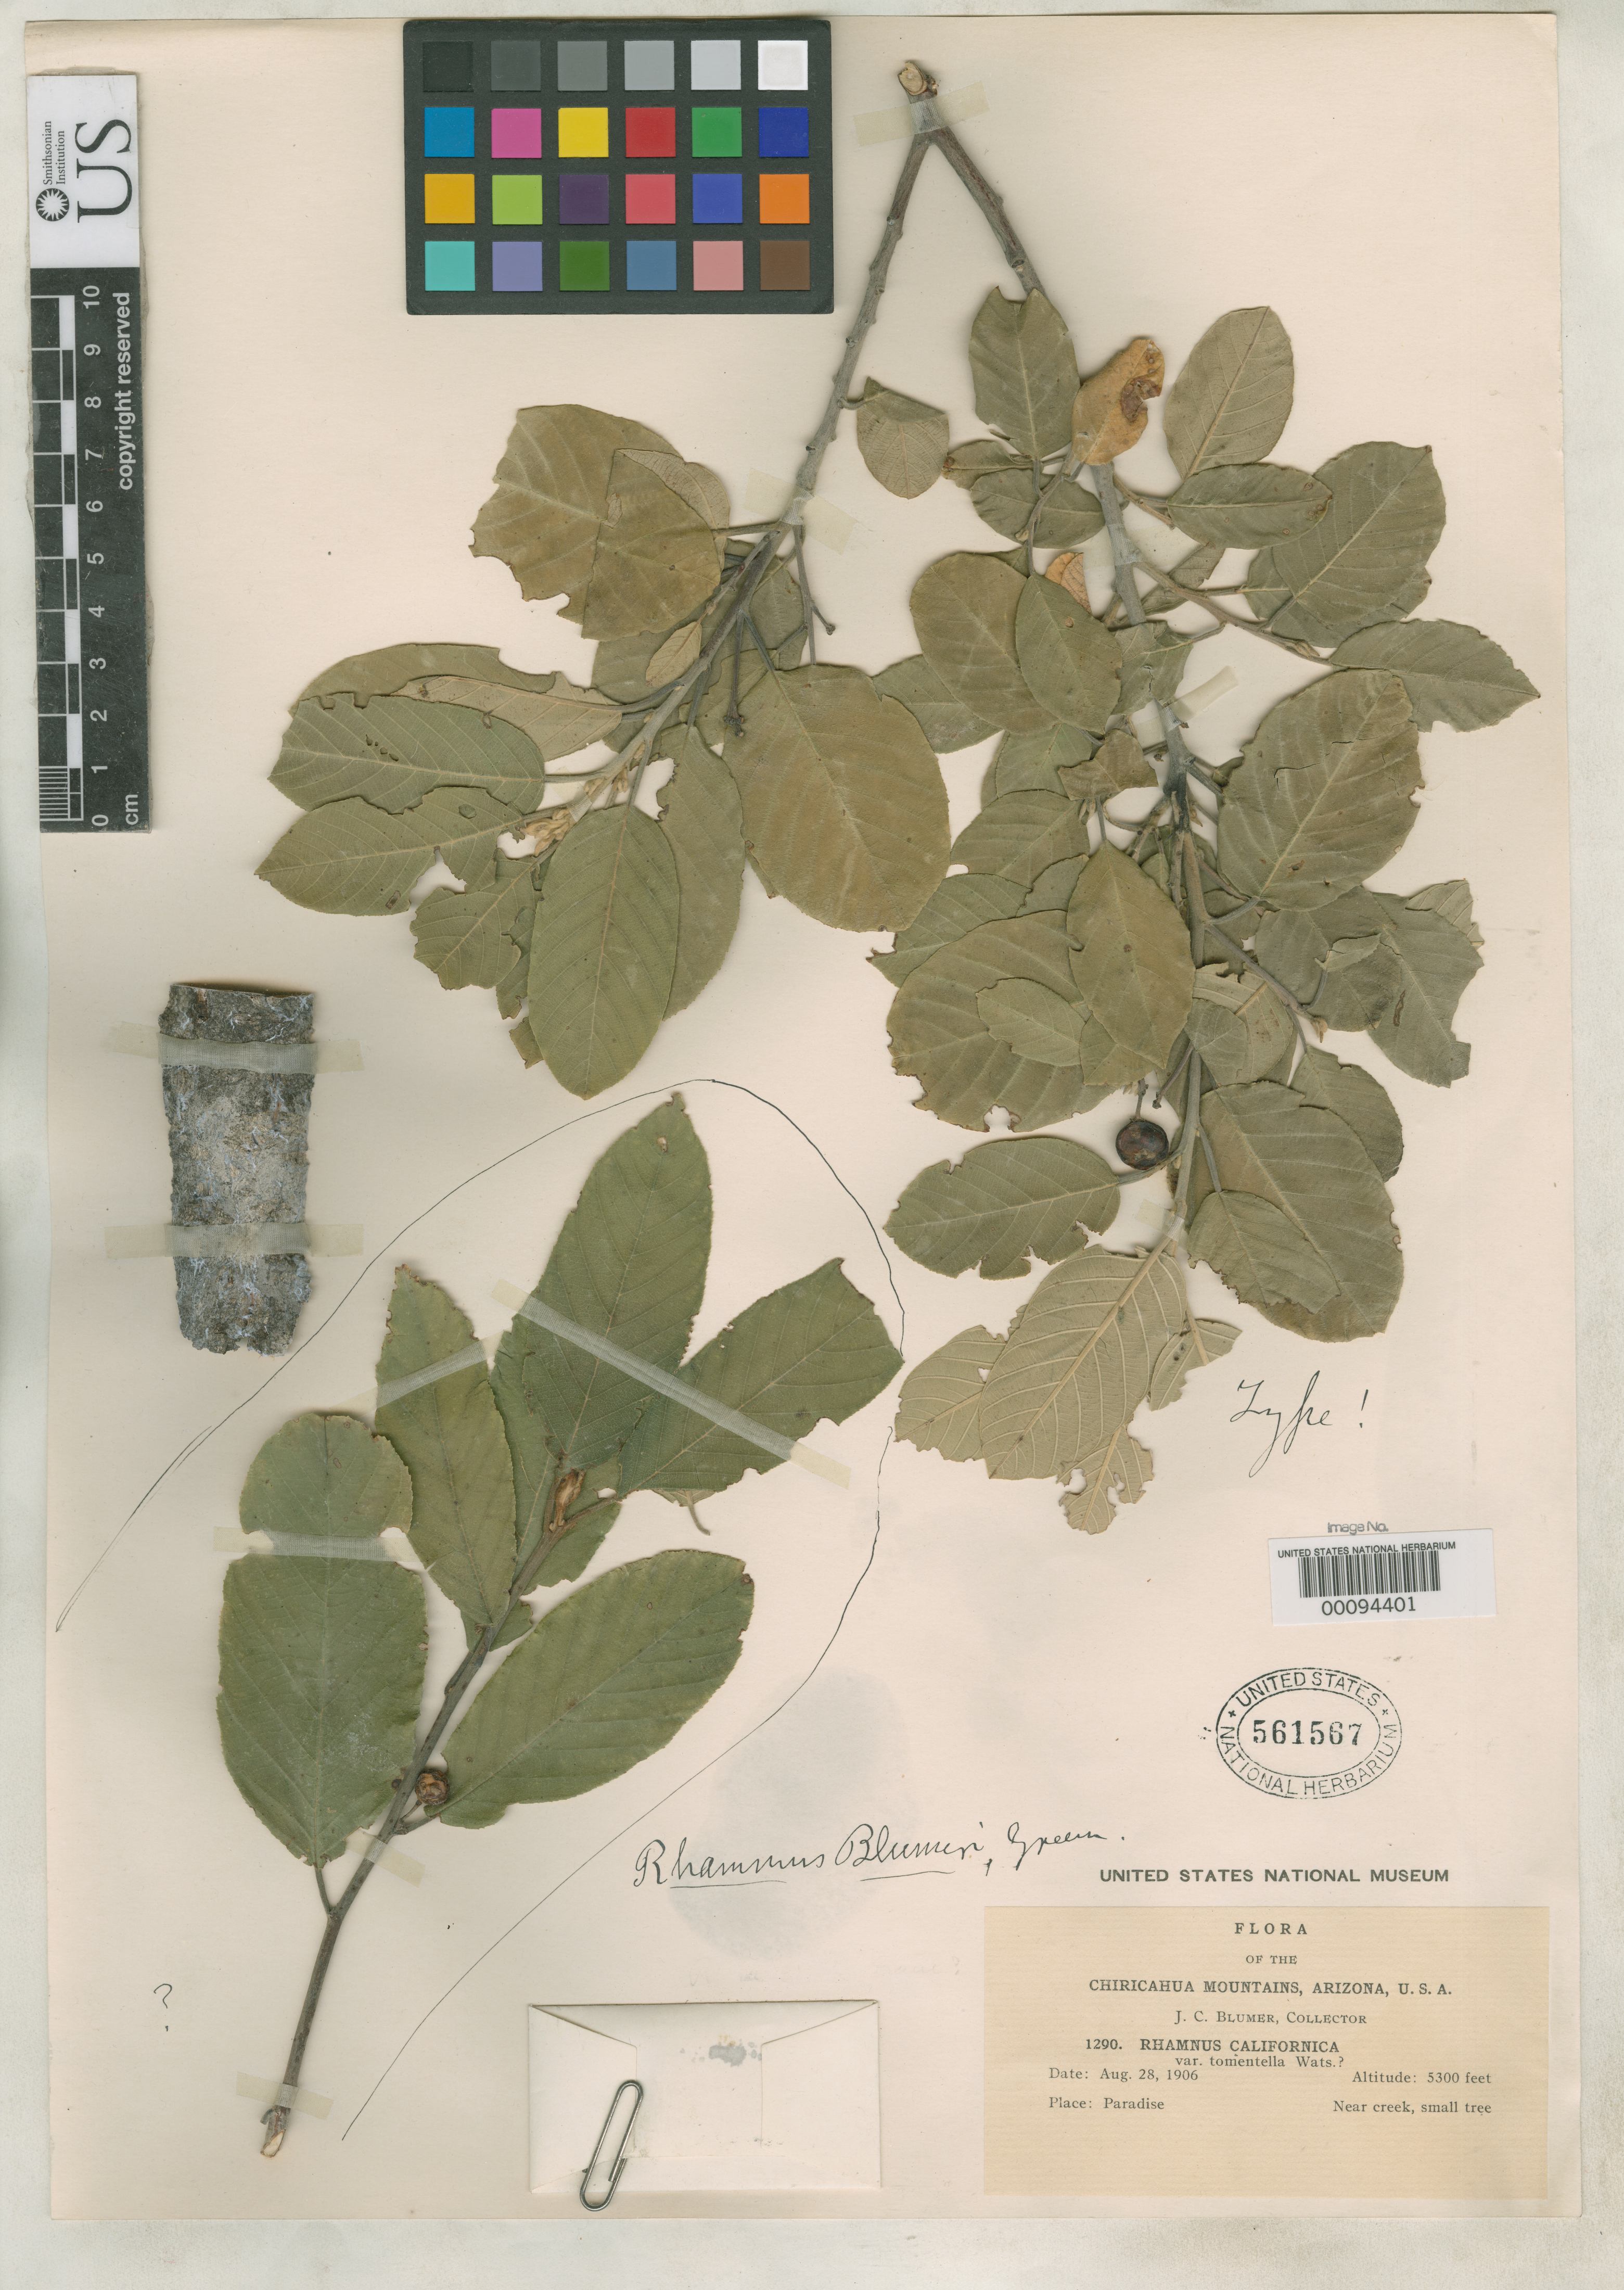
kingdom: Plantae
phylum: Tracheophyta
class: Magnoliopsida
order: Rosales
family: Rhamnaceae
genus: Rhamnus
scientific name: Rhamnus blumeri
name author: Greene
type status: Holotype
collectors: J. C. Blumer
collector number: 1290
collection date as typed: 28 Aug 1906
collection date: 1906-08-28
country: United States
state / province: Arizona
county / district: Cochise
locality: Chiricahui Mts.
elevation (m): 1615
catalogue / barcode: US 561567